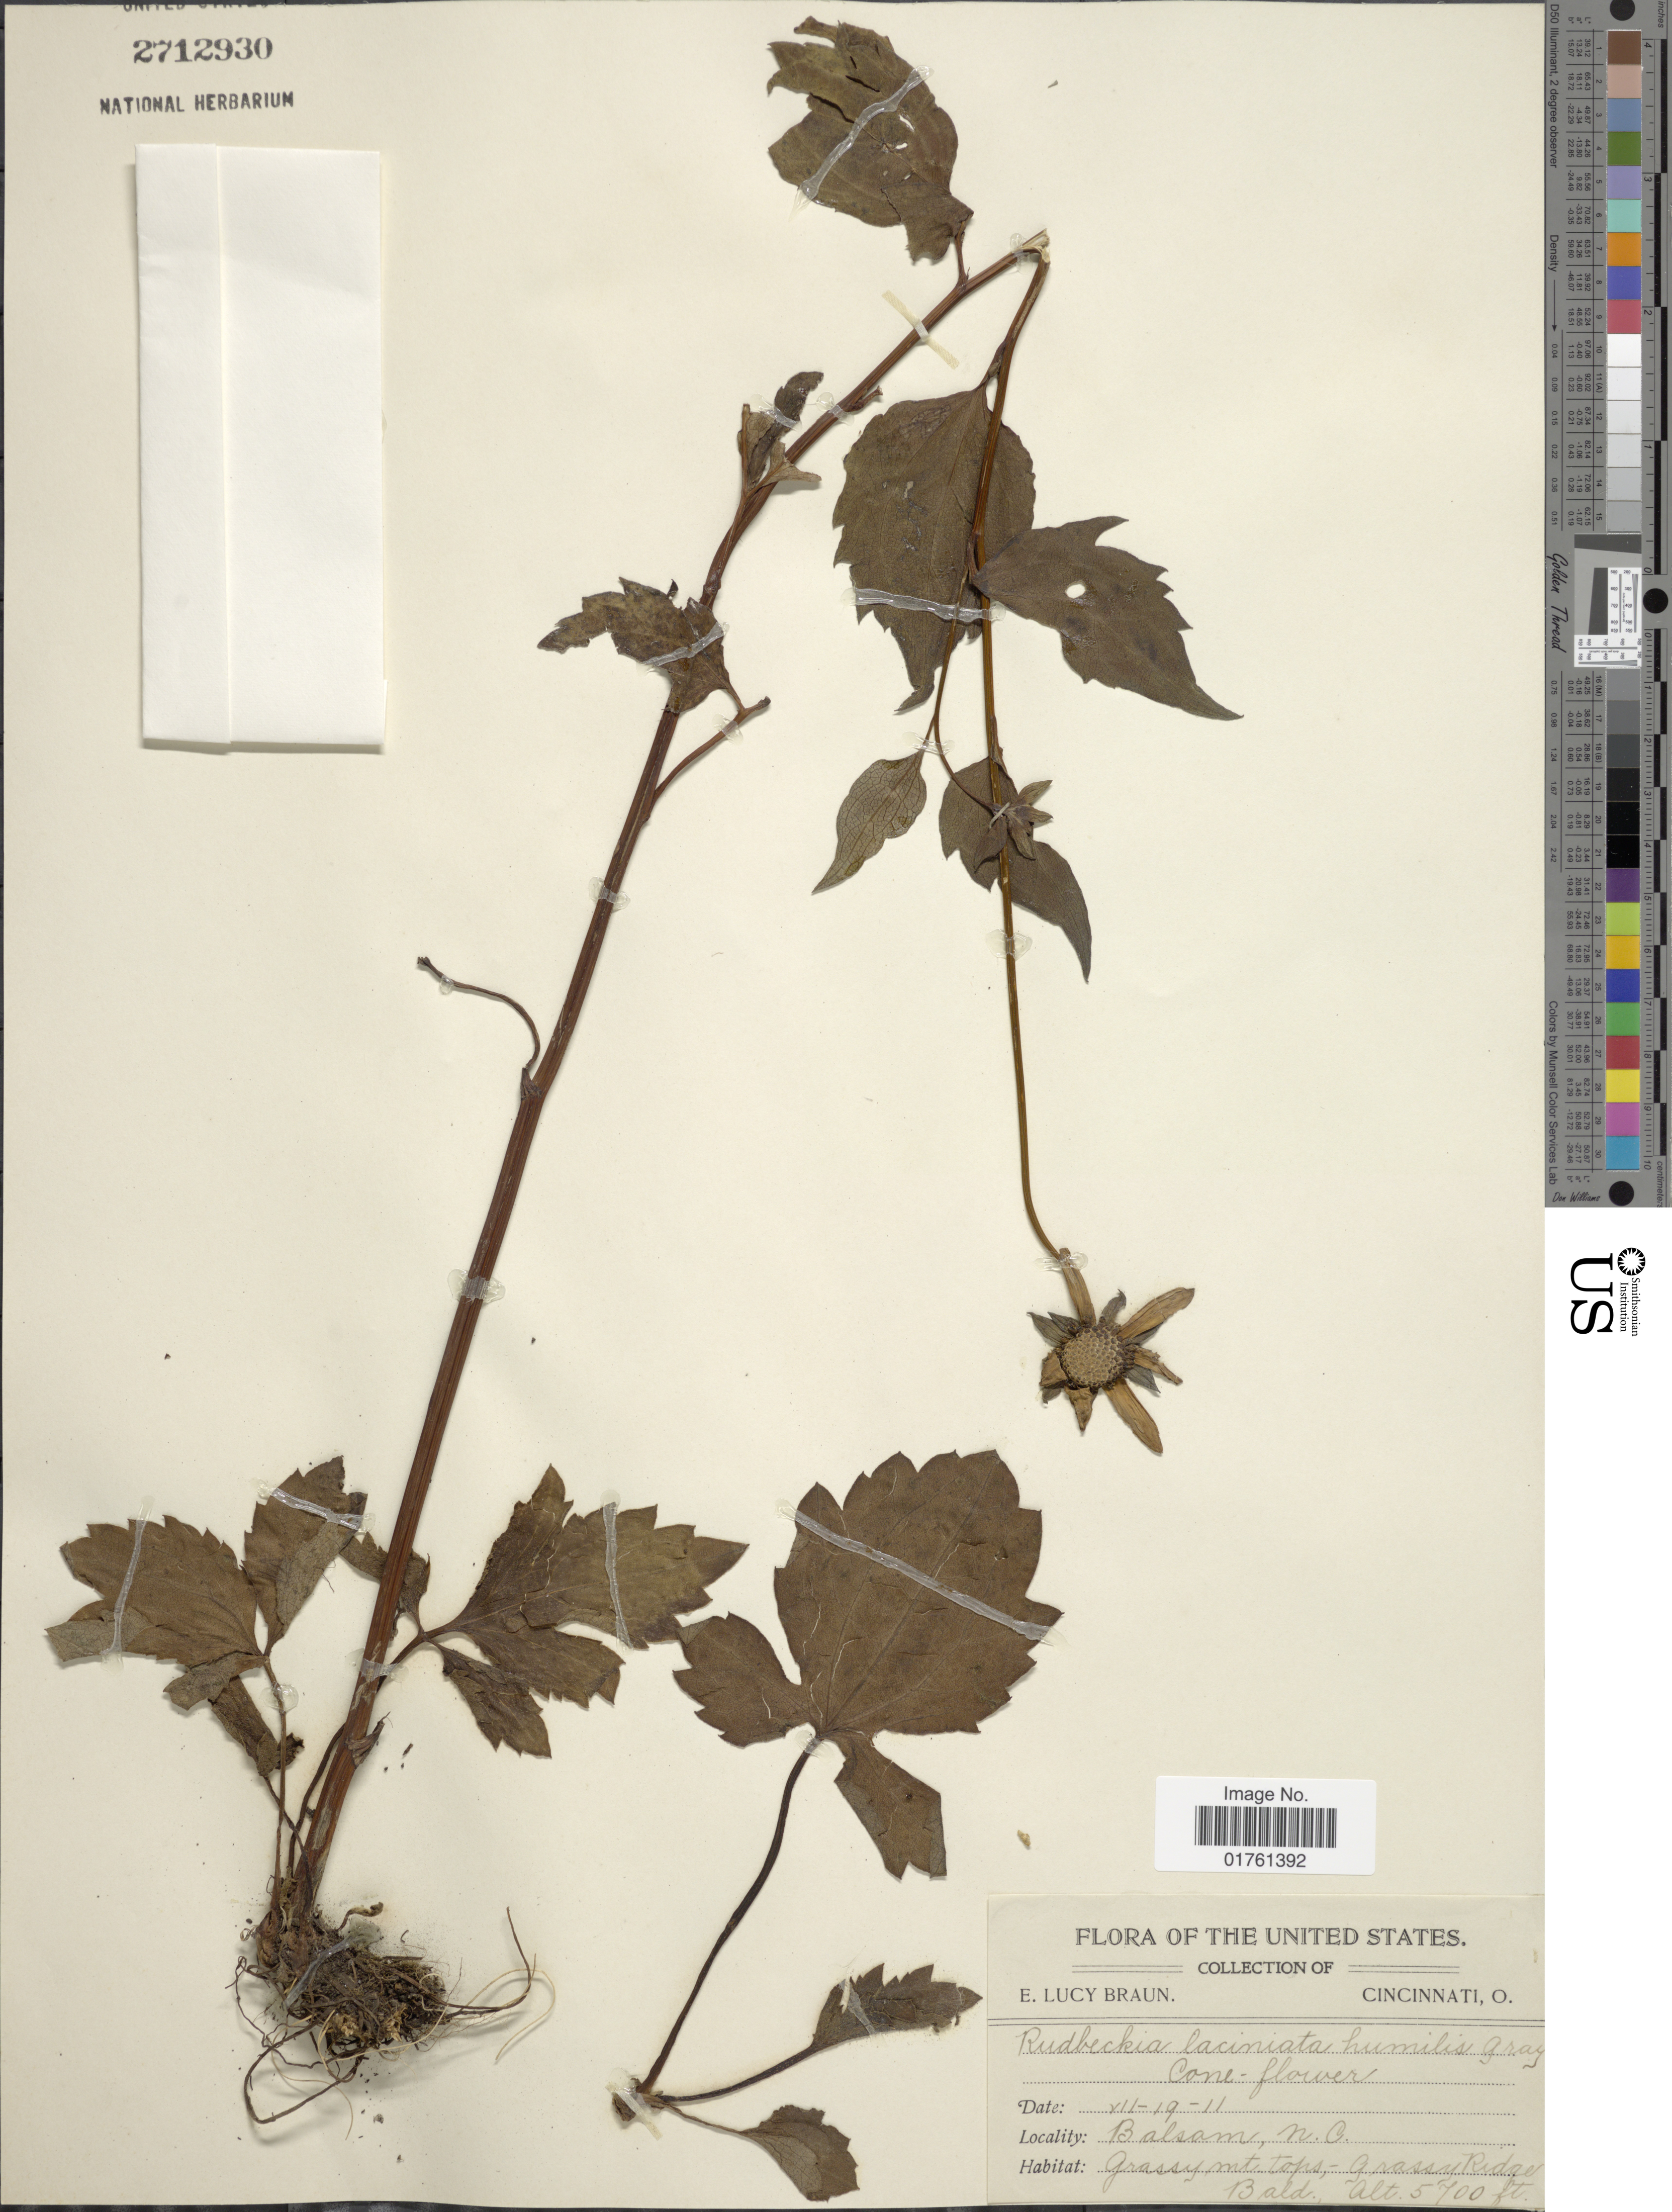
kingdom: Plantae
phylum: Tracheophyta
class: Magnoliopsida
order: Asterales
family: Asteraceae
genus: Rudbeckia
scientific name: Rudbeckia laciniata var. humulis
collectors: E. L. Braun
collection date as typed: Transcribed d/m/y: 19/7/11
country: United States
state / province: North Carolina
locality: Balsam, Grassy mt Tops - Grassy Ridges Bald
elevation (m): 1737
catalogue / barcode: US 2712930